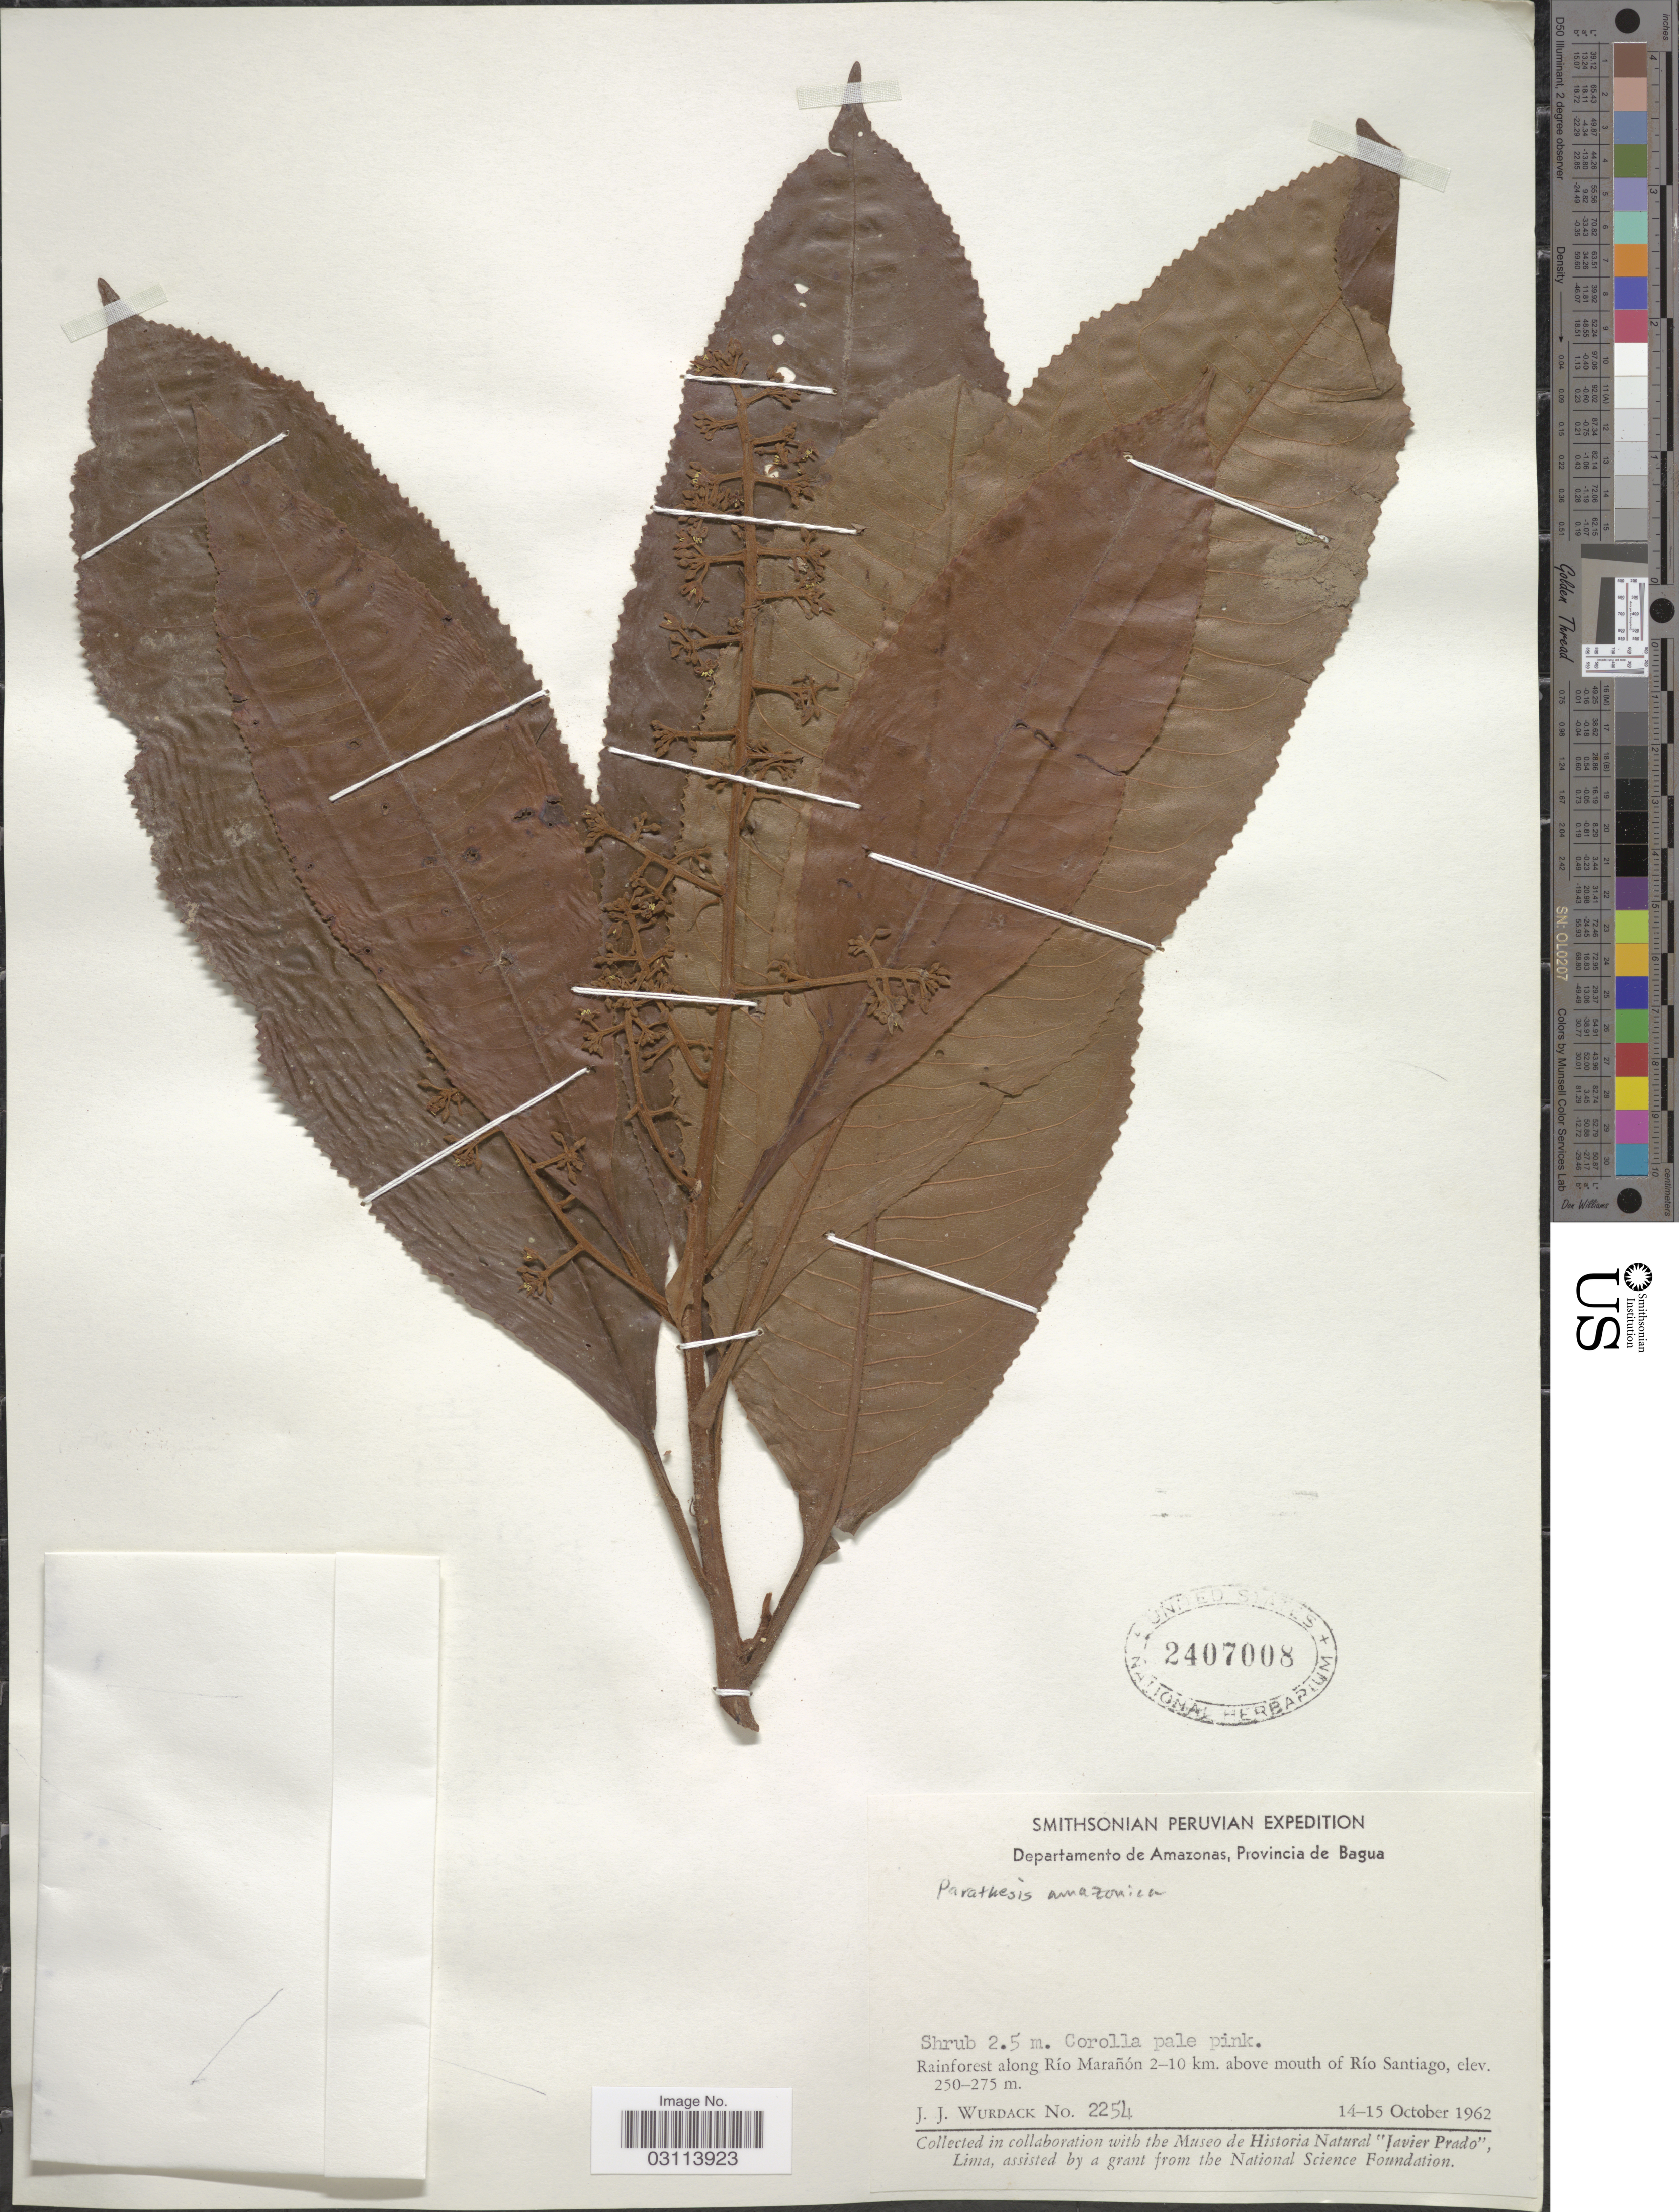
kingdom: Plantae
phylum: Tracheophyta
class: Magnoliopsida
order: Ericales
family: Primulaceae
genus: Parathesis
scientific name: Parathesis amazonica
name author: Mez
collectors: J. J. Wurdack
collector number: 2254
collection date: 1962-10-14/1962-10-15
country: Peru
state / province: Amazonas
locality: Departamento de Amazonas, Provincia de Bagua. Rainforest along Río Marañón 2-10 km. above mouth of Río Santiago.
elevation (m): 250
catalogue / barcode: US 2407008